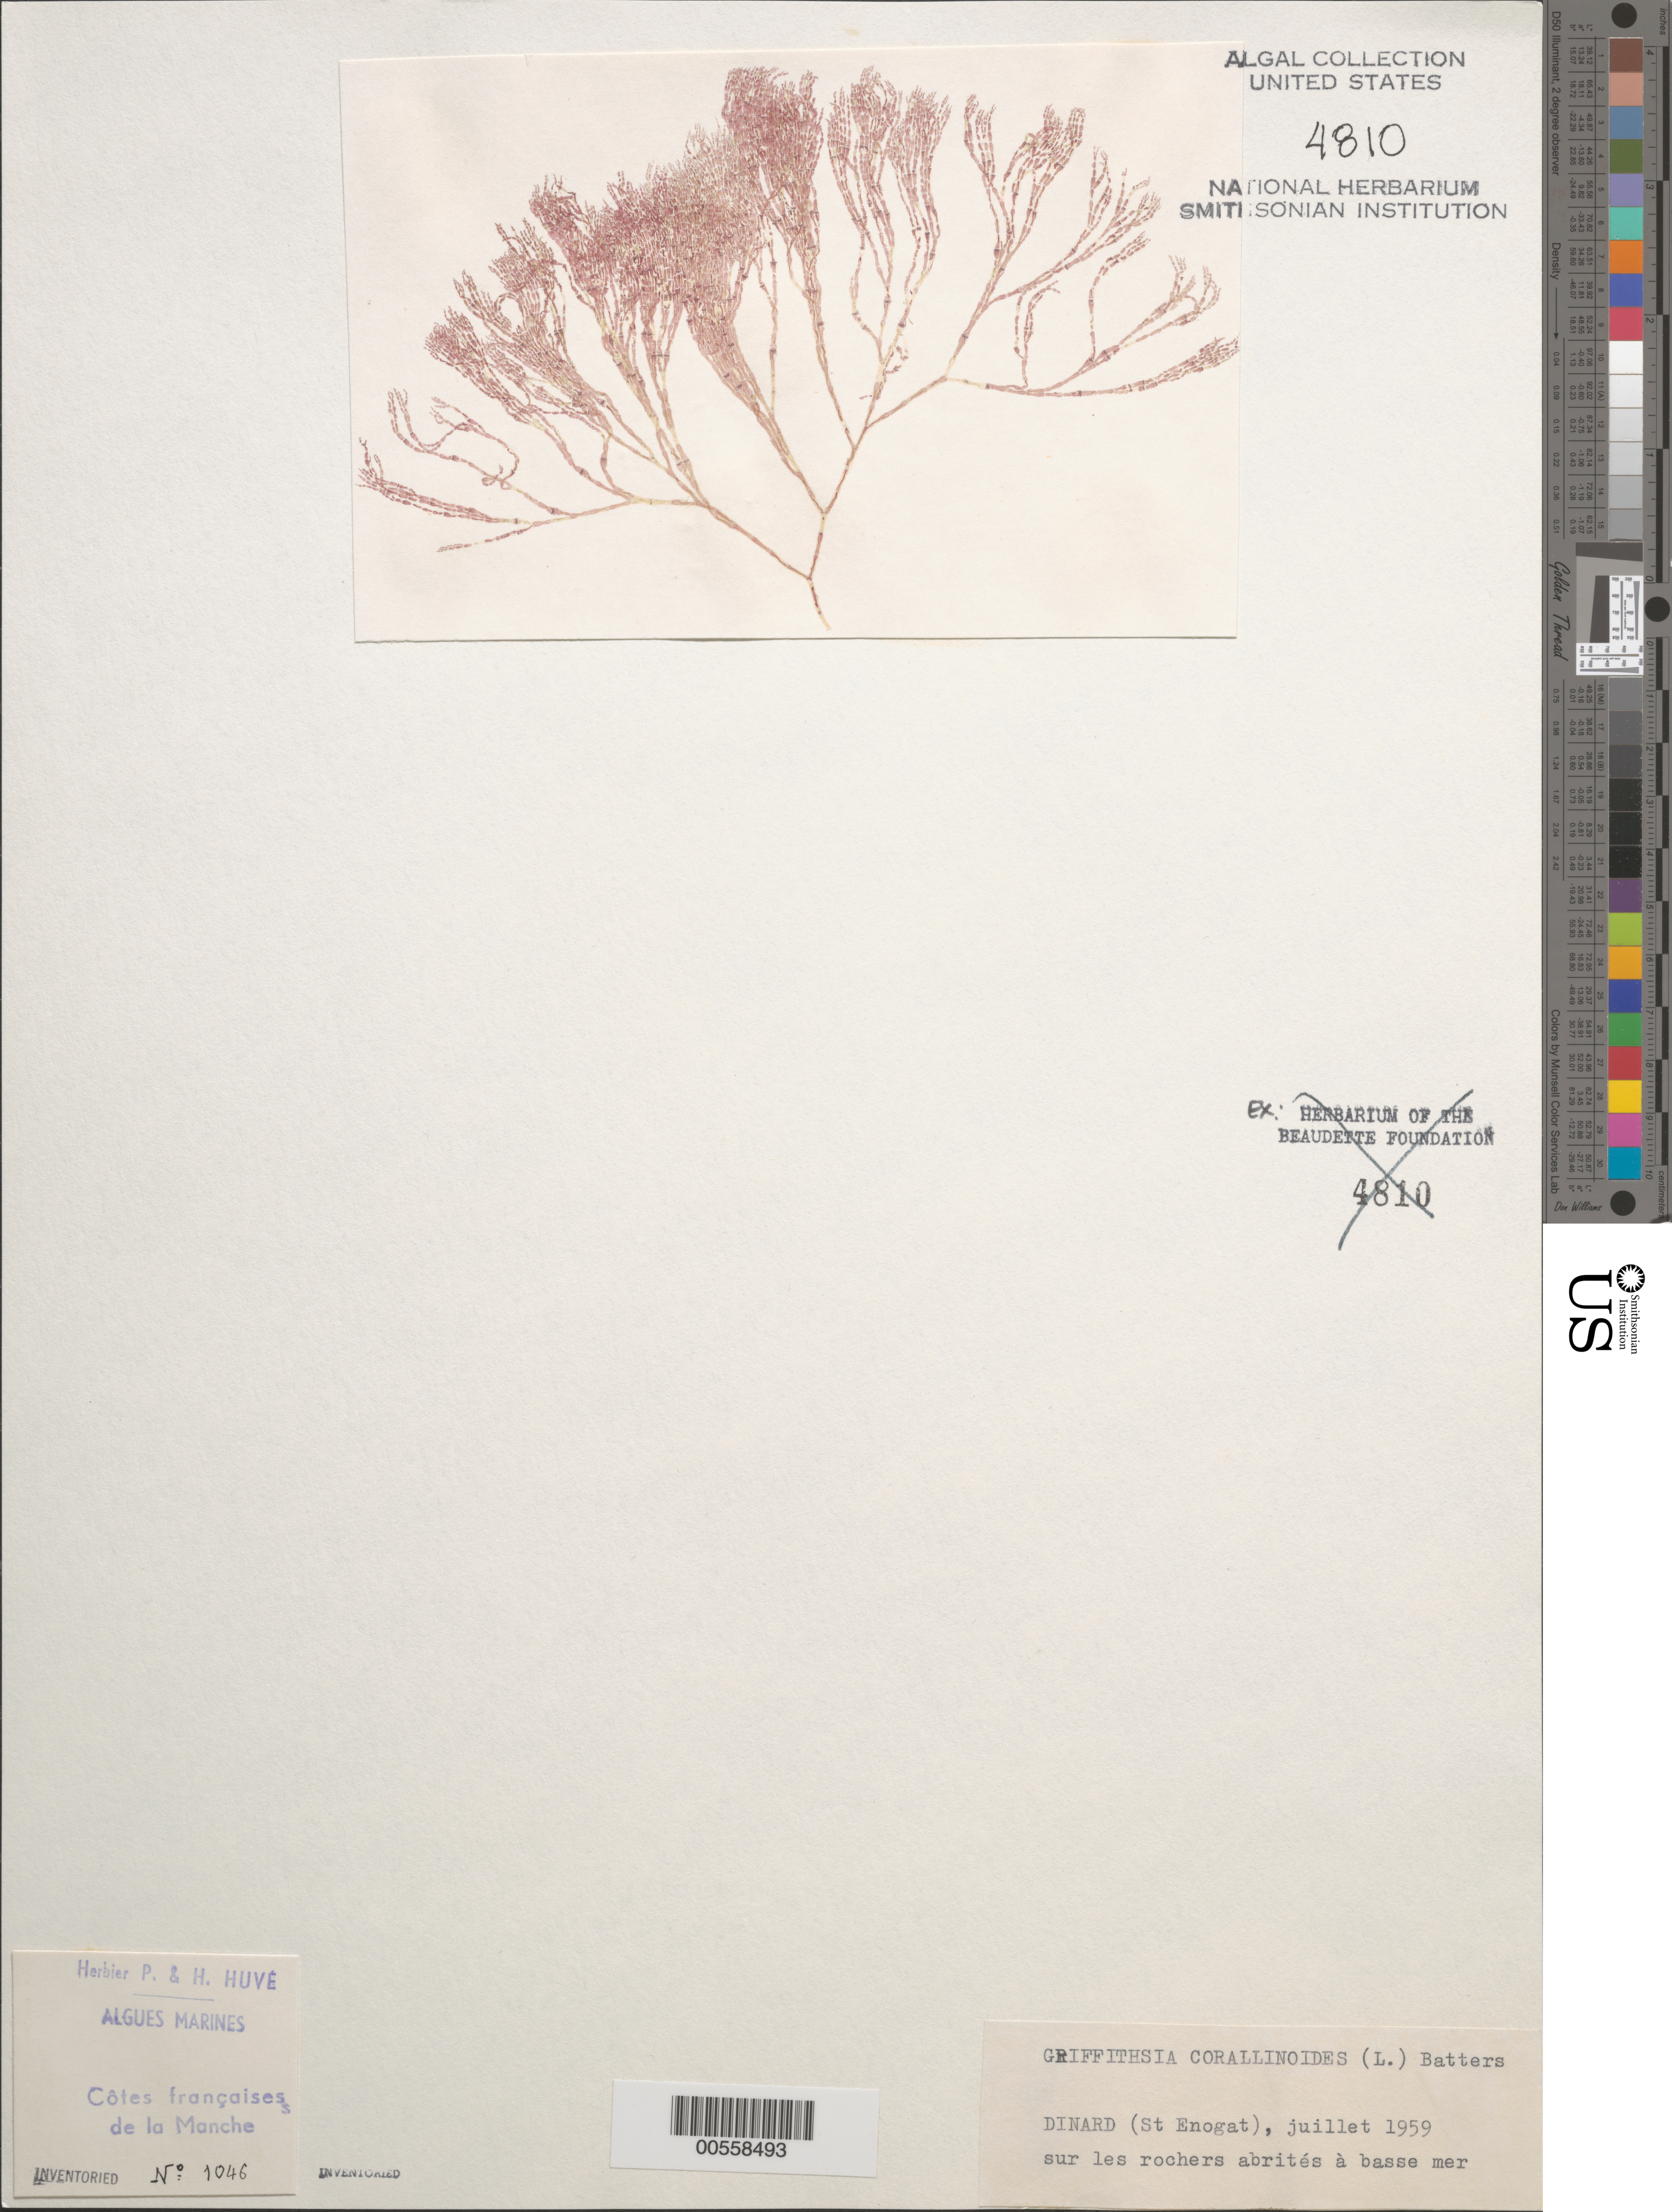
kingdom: Plantae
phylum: Rhodophyta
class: Florideophyceae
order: Ceramiales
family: Wrangeliaceae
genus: Griffithsia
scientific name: Griffithsia corallinoides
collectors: P. Huve & H. Huve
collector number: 1046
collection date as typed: Jul 1959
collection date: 1959-07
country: France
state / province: Bretagne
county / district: Ille-et-Vilaine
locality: St. Enogat, Dinard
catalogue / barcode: US 4810